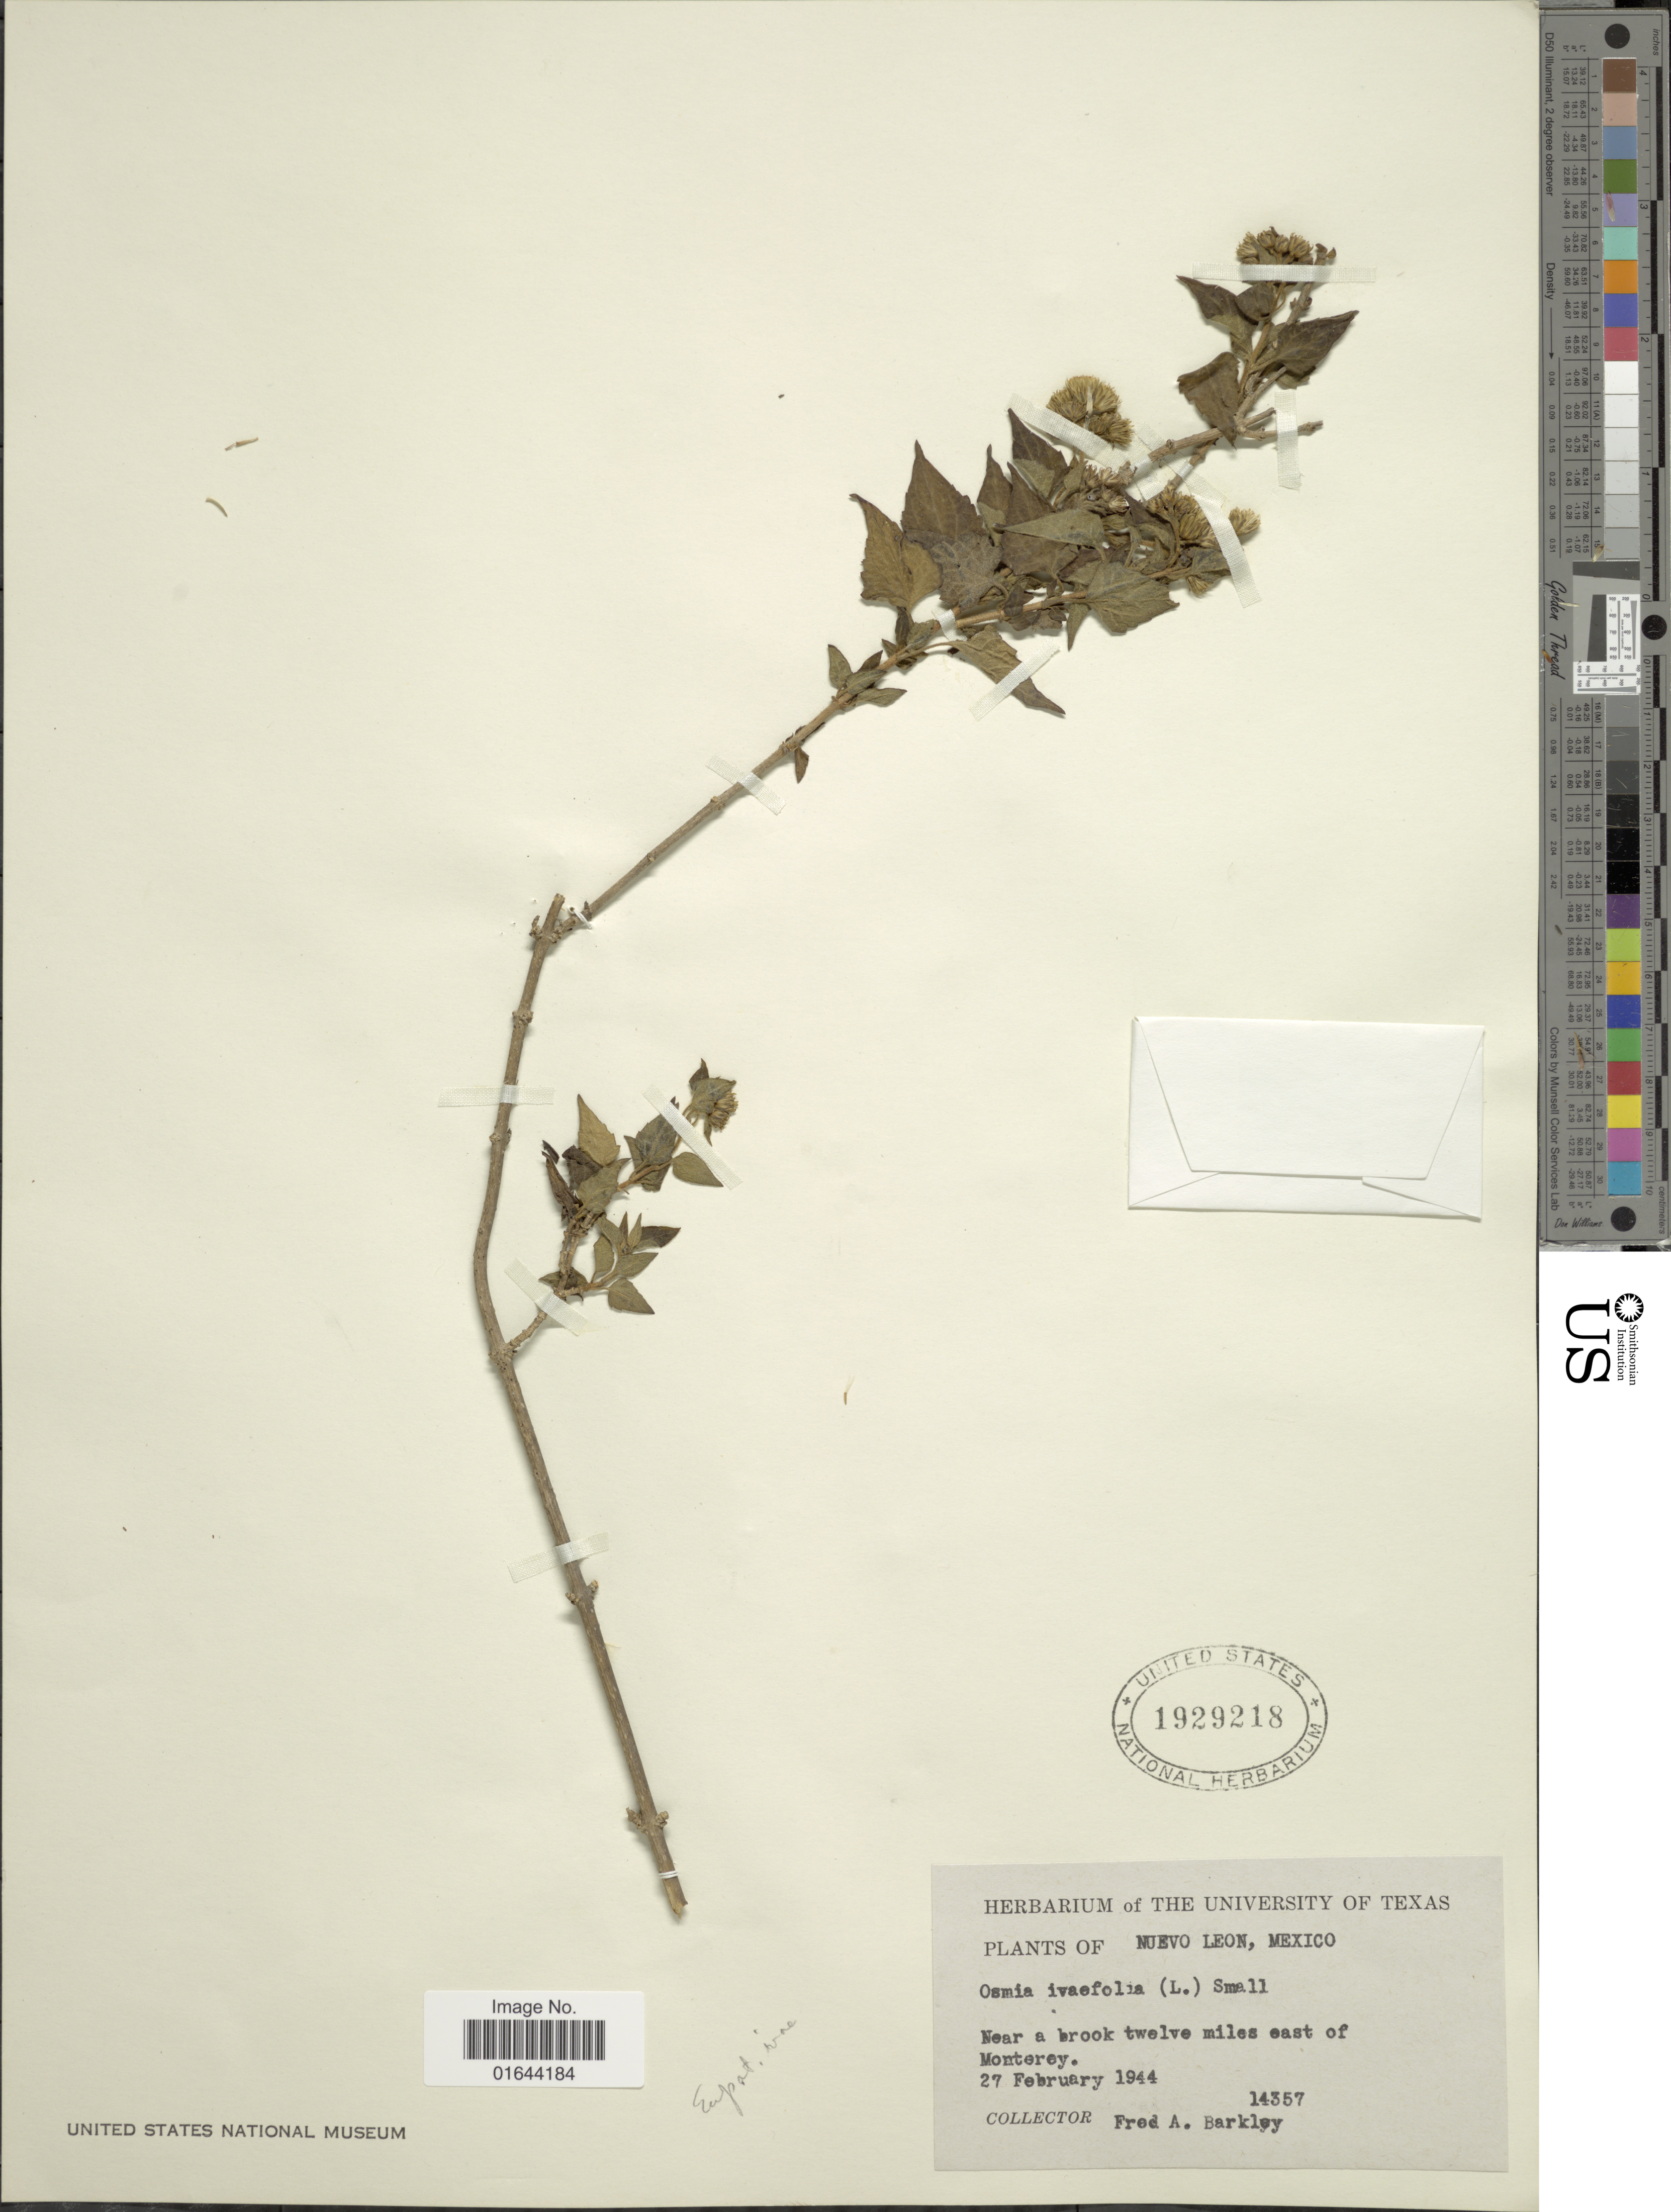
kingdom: Plantae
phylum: Tracheophyta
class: Magnoliopsida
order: Asterales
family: Asteraceae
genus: Tamaulipa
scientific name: Tamaulipa azurea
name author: (DC.) R.M. King & H. Rob.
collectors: F. A. Barkley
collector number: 14357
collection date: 1944-02-27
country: Mexico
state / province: Nuevo León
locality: Nuevo Leon, Mexico. Near a brook twelve miles east of Monterey.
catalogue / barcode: US 1929218